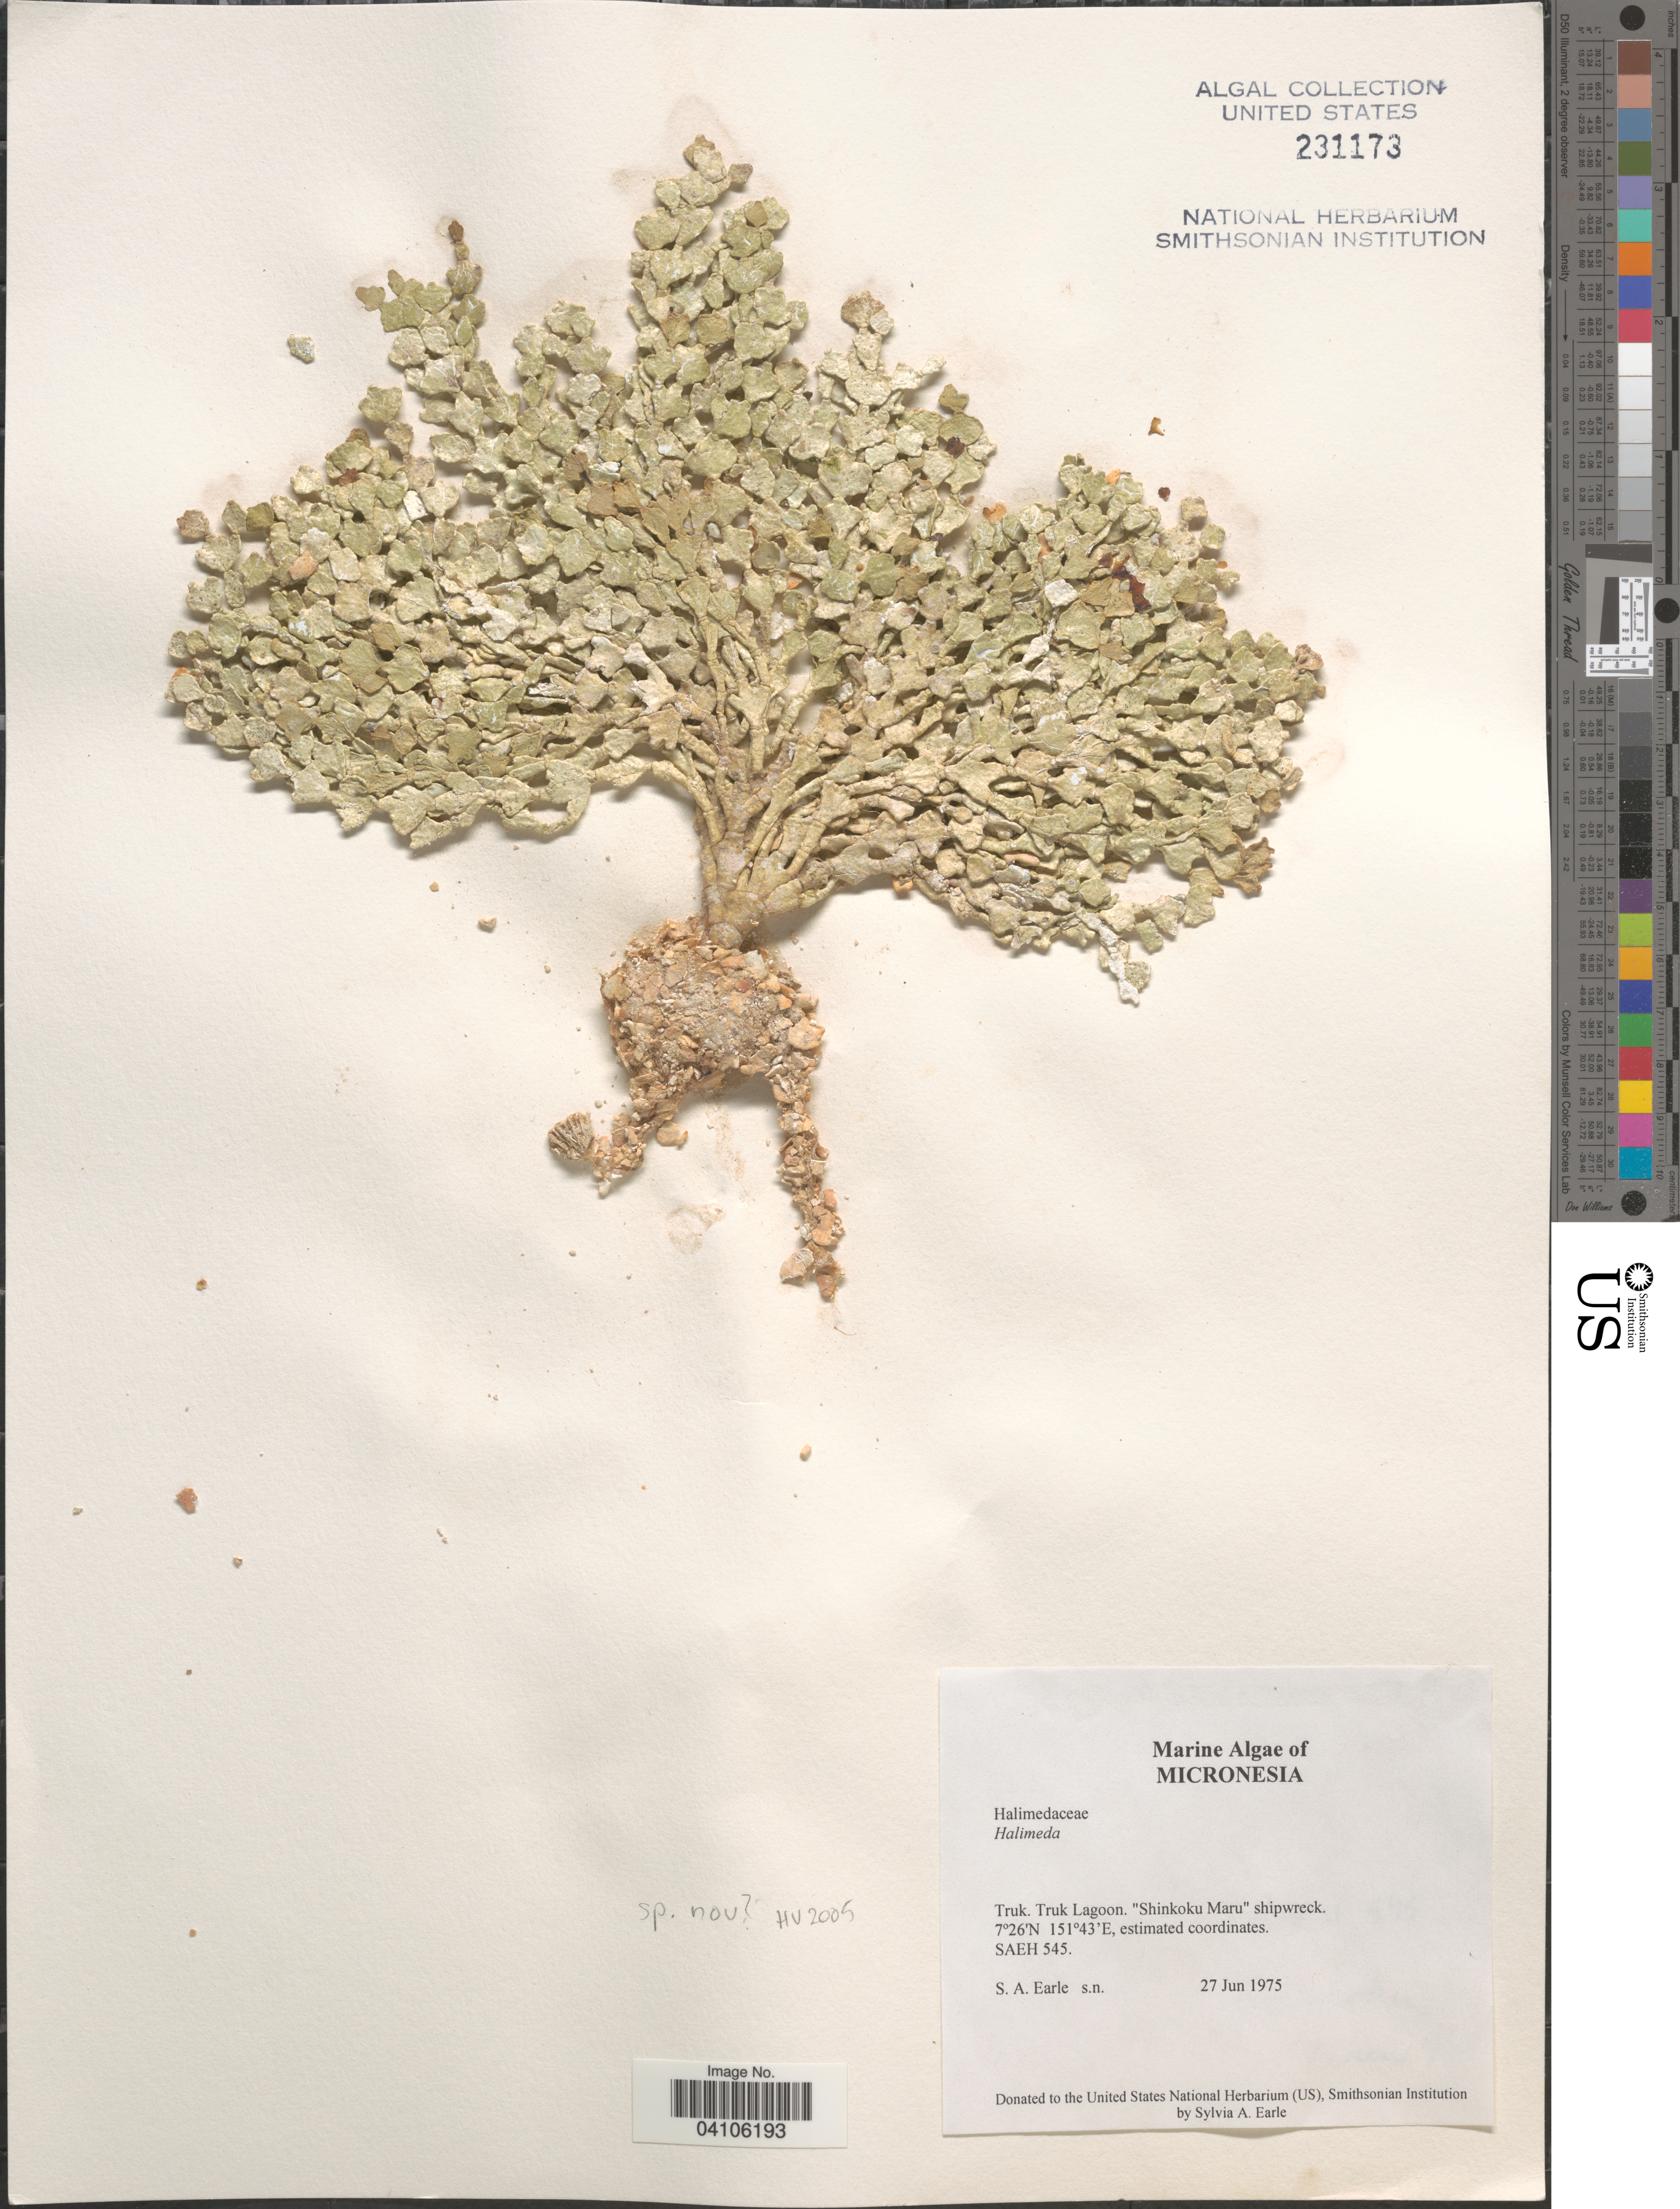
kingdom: Plantae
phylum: Chlorophyta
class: Ulvophyceae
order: Bryopsidales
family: Halimedaceae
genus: Halimeda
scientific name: Halimeda sp.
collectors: S. A. Earle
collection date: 1975-06-27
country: Micronesia, Federated States of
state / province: Truk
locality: Truk Lagoon. "Shinkoku Maru" shipwreck. SAEH 545.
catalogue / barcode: US 231173